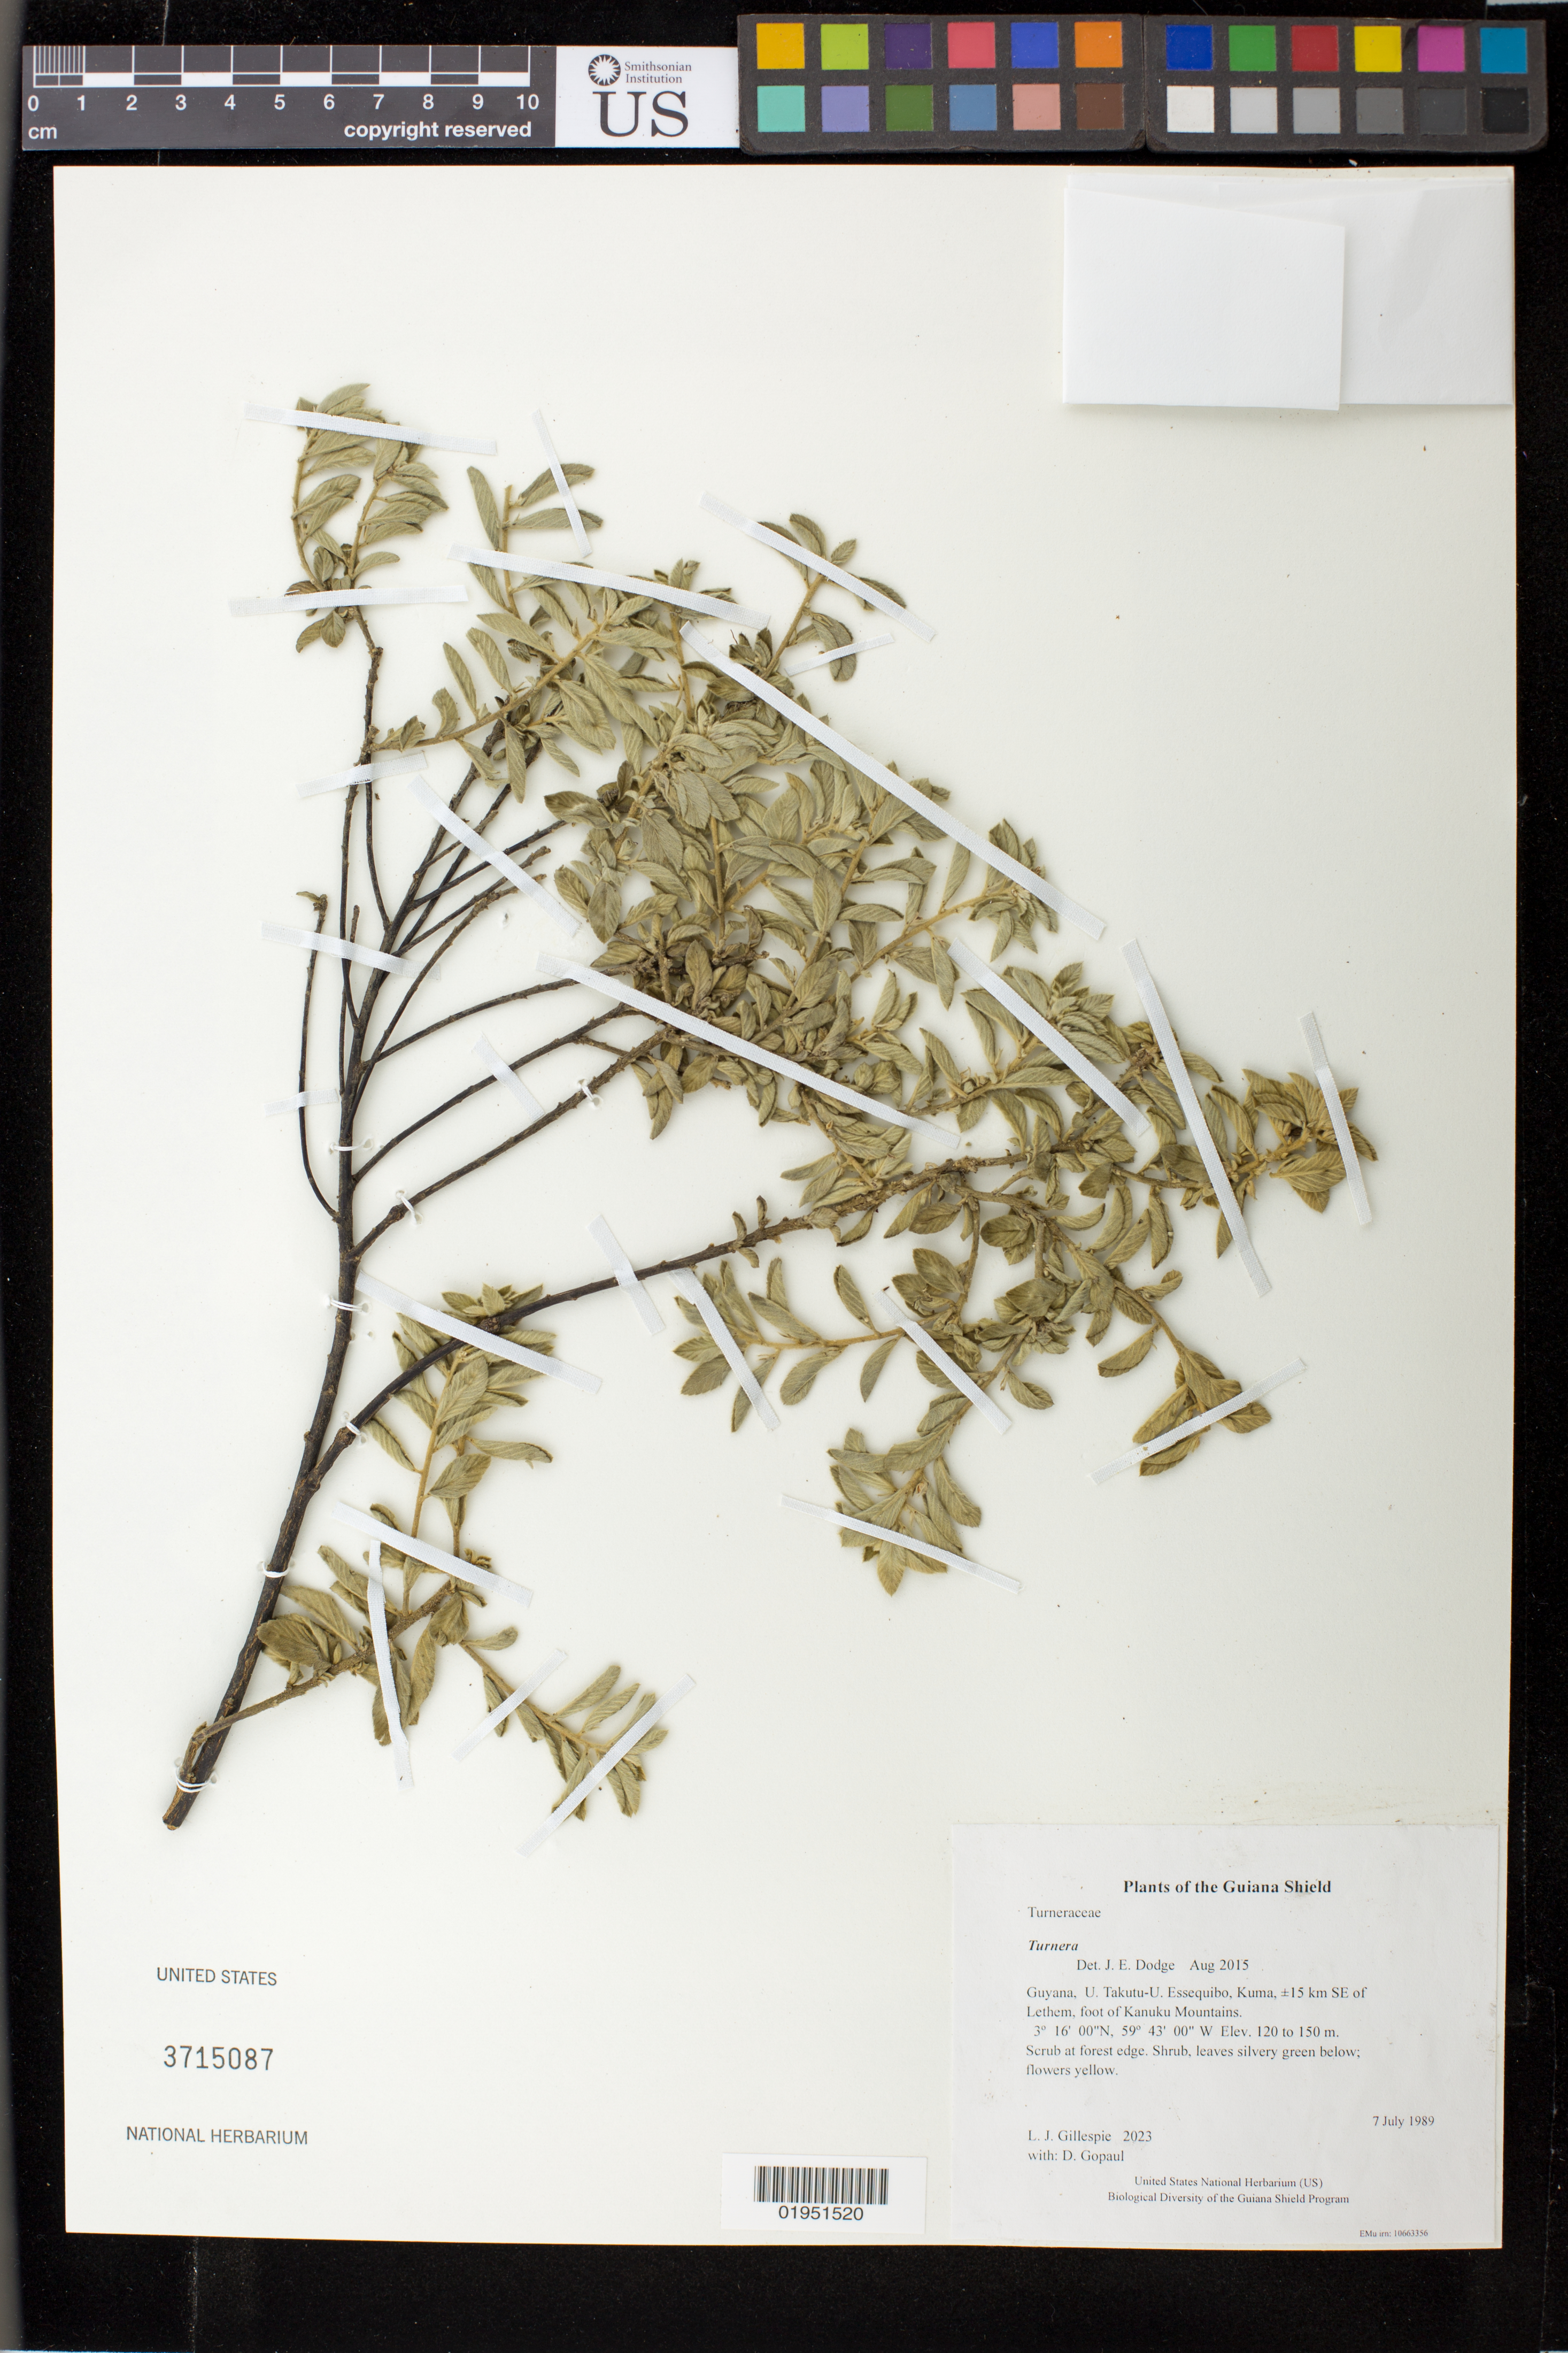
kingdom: Plantae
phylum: Tracheophyta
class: Magnoliopsida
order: Malpighiales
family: Turneraceae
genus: Turnera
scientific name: Turnera sp.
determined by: Dodge, J. E.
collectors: L. J. Gillespie & D. Gopaul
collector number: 2023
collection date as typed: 7 July 1989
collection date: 1989-07-07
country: Guyana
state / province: U. Takutu-U. Essequibo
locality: Kuma, ±15 km SE of Lethem, foot of Kanuku Mountains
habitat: Scrub at forest edge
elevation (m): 120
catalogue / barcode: US 3715087